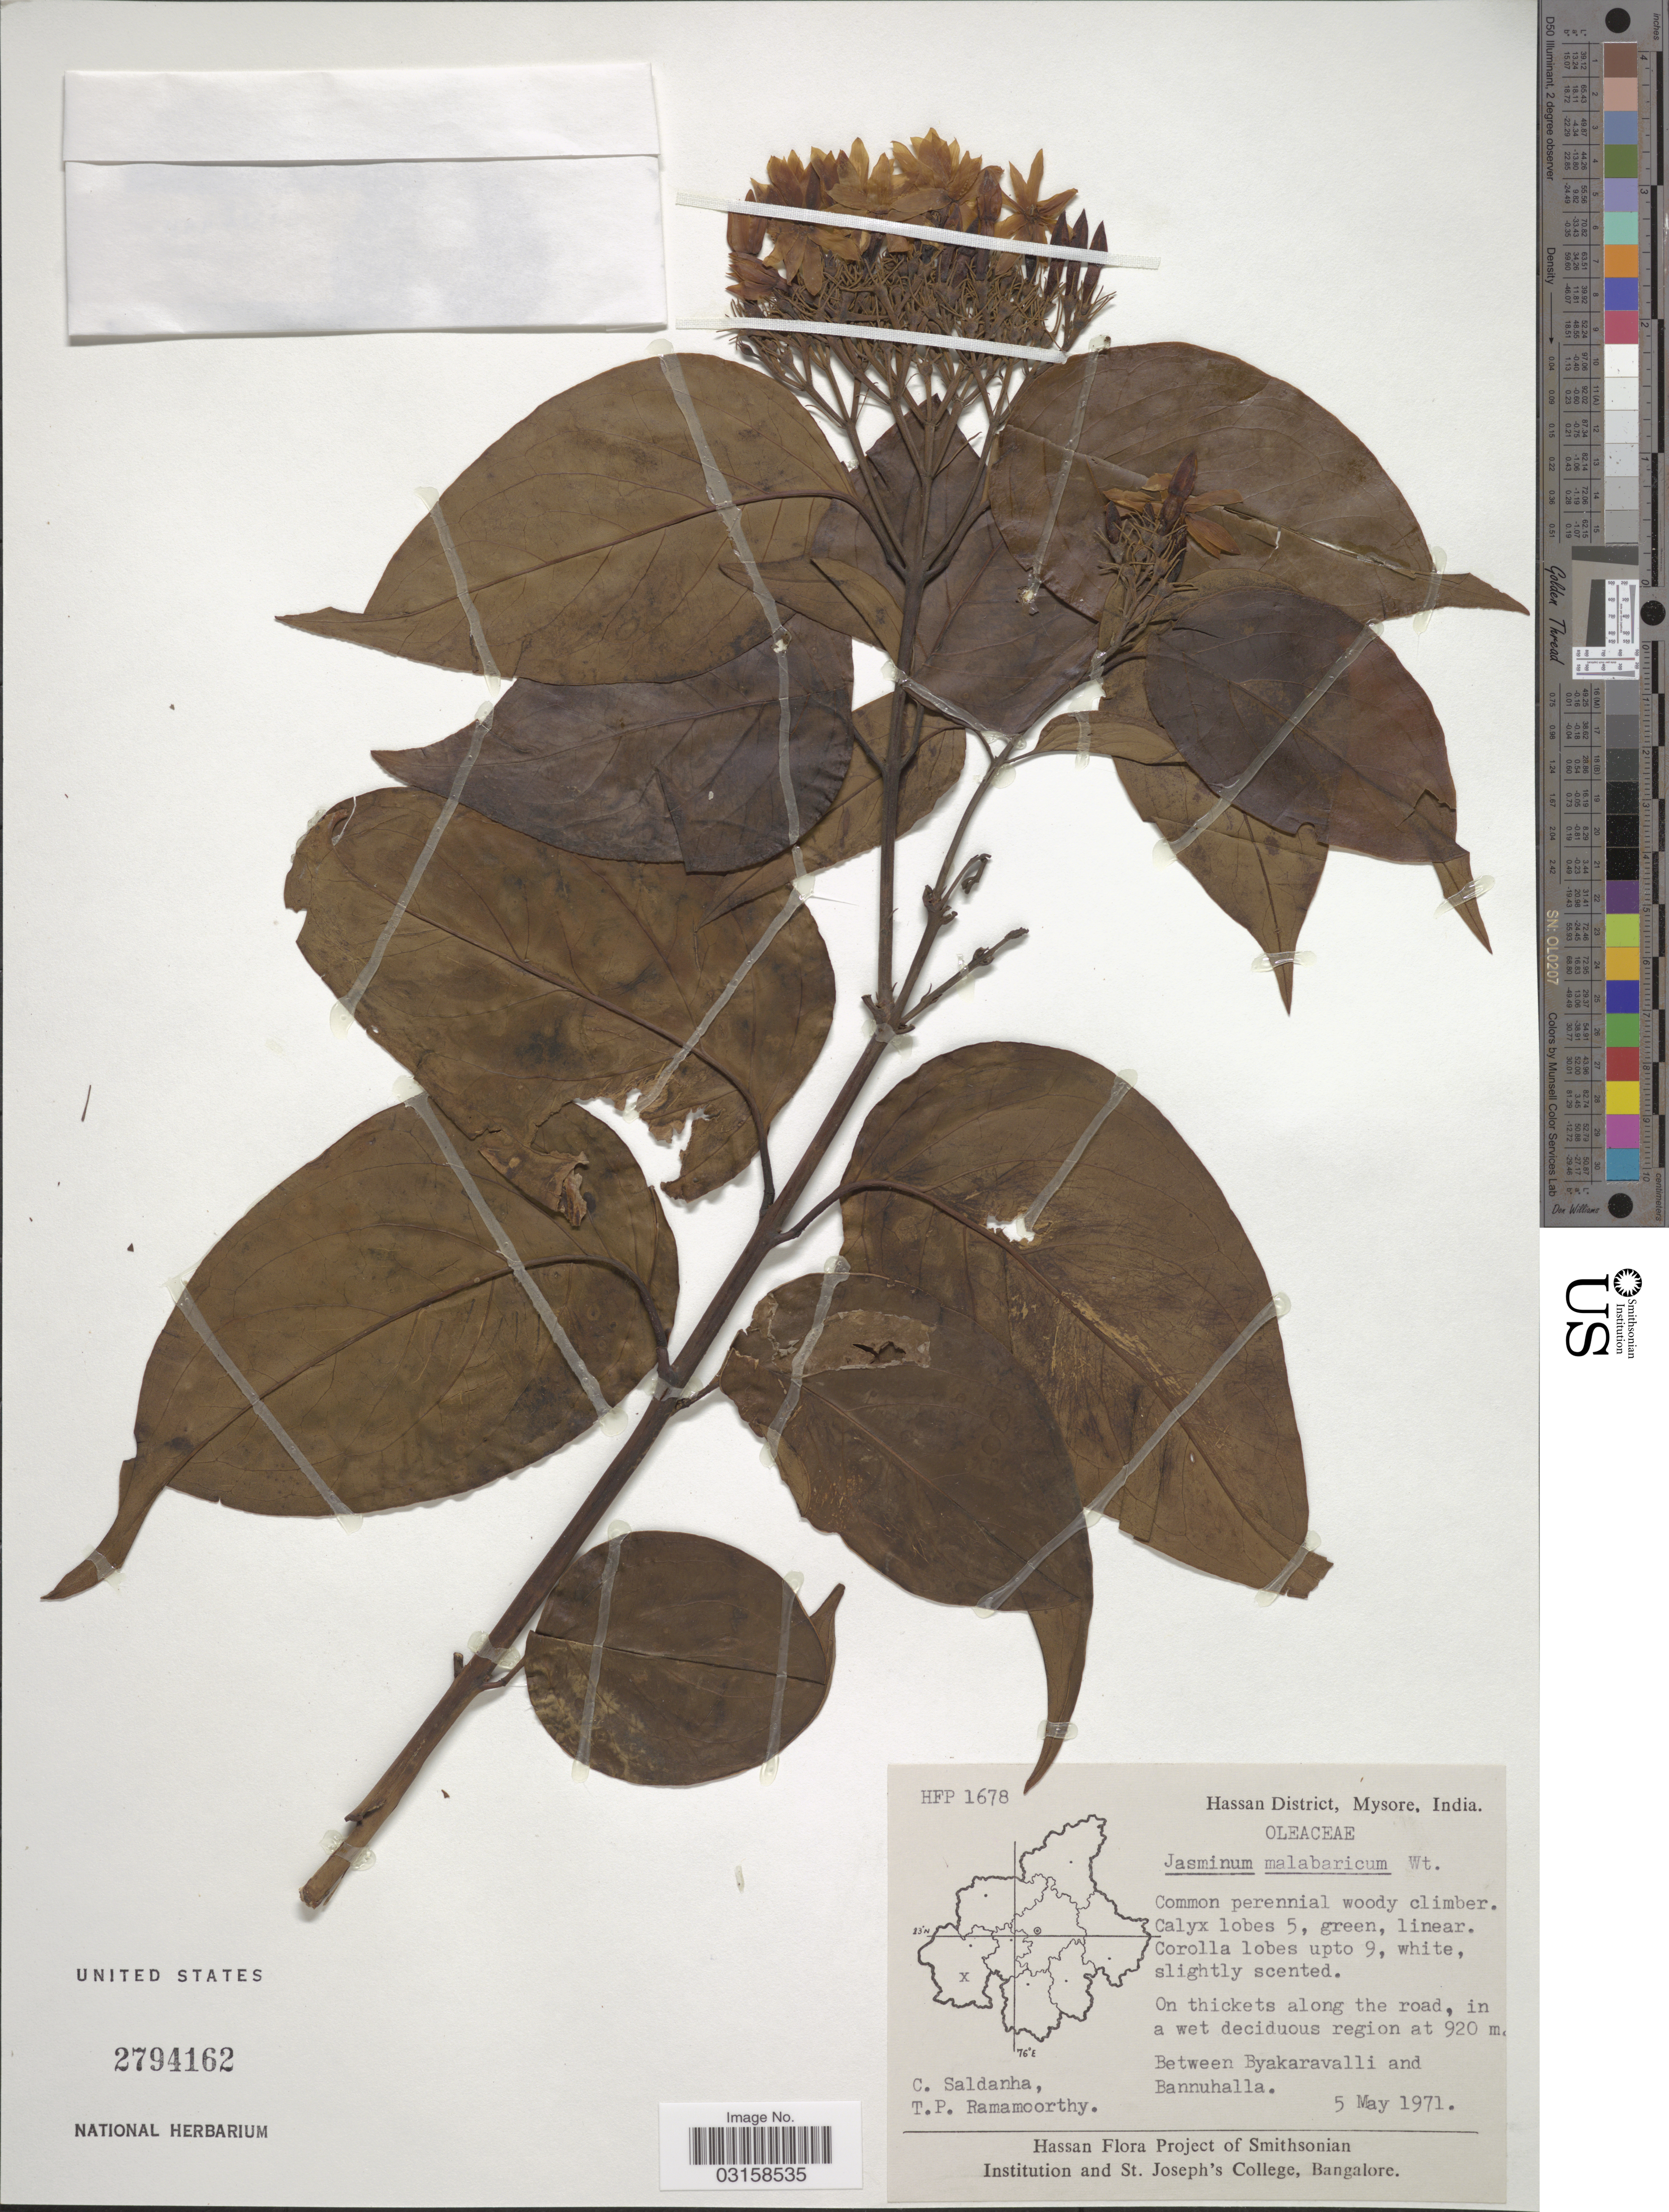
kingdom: Plantae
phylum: Tracheophyta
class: Magnoliopsida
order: Lamiales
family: Oleaceae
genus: Jasminum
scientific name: Jasminum malabaricum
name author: Wight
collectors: C. Saldanha & T. P. Ramamoorthy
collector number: HFP 1678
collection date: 1971-05-05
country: India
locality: Hassan District, Mysore. Between Byakaravalli and Bannuhalla.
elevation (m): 920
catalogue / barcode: US 2794162